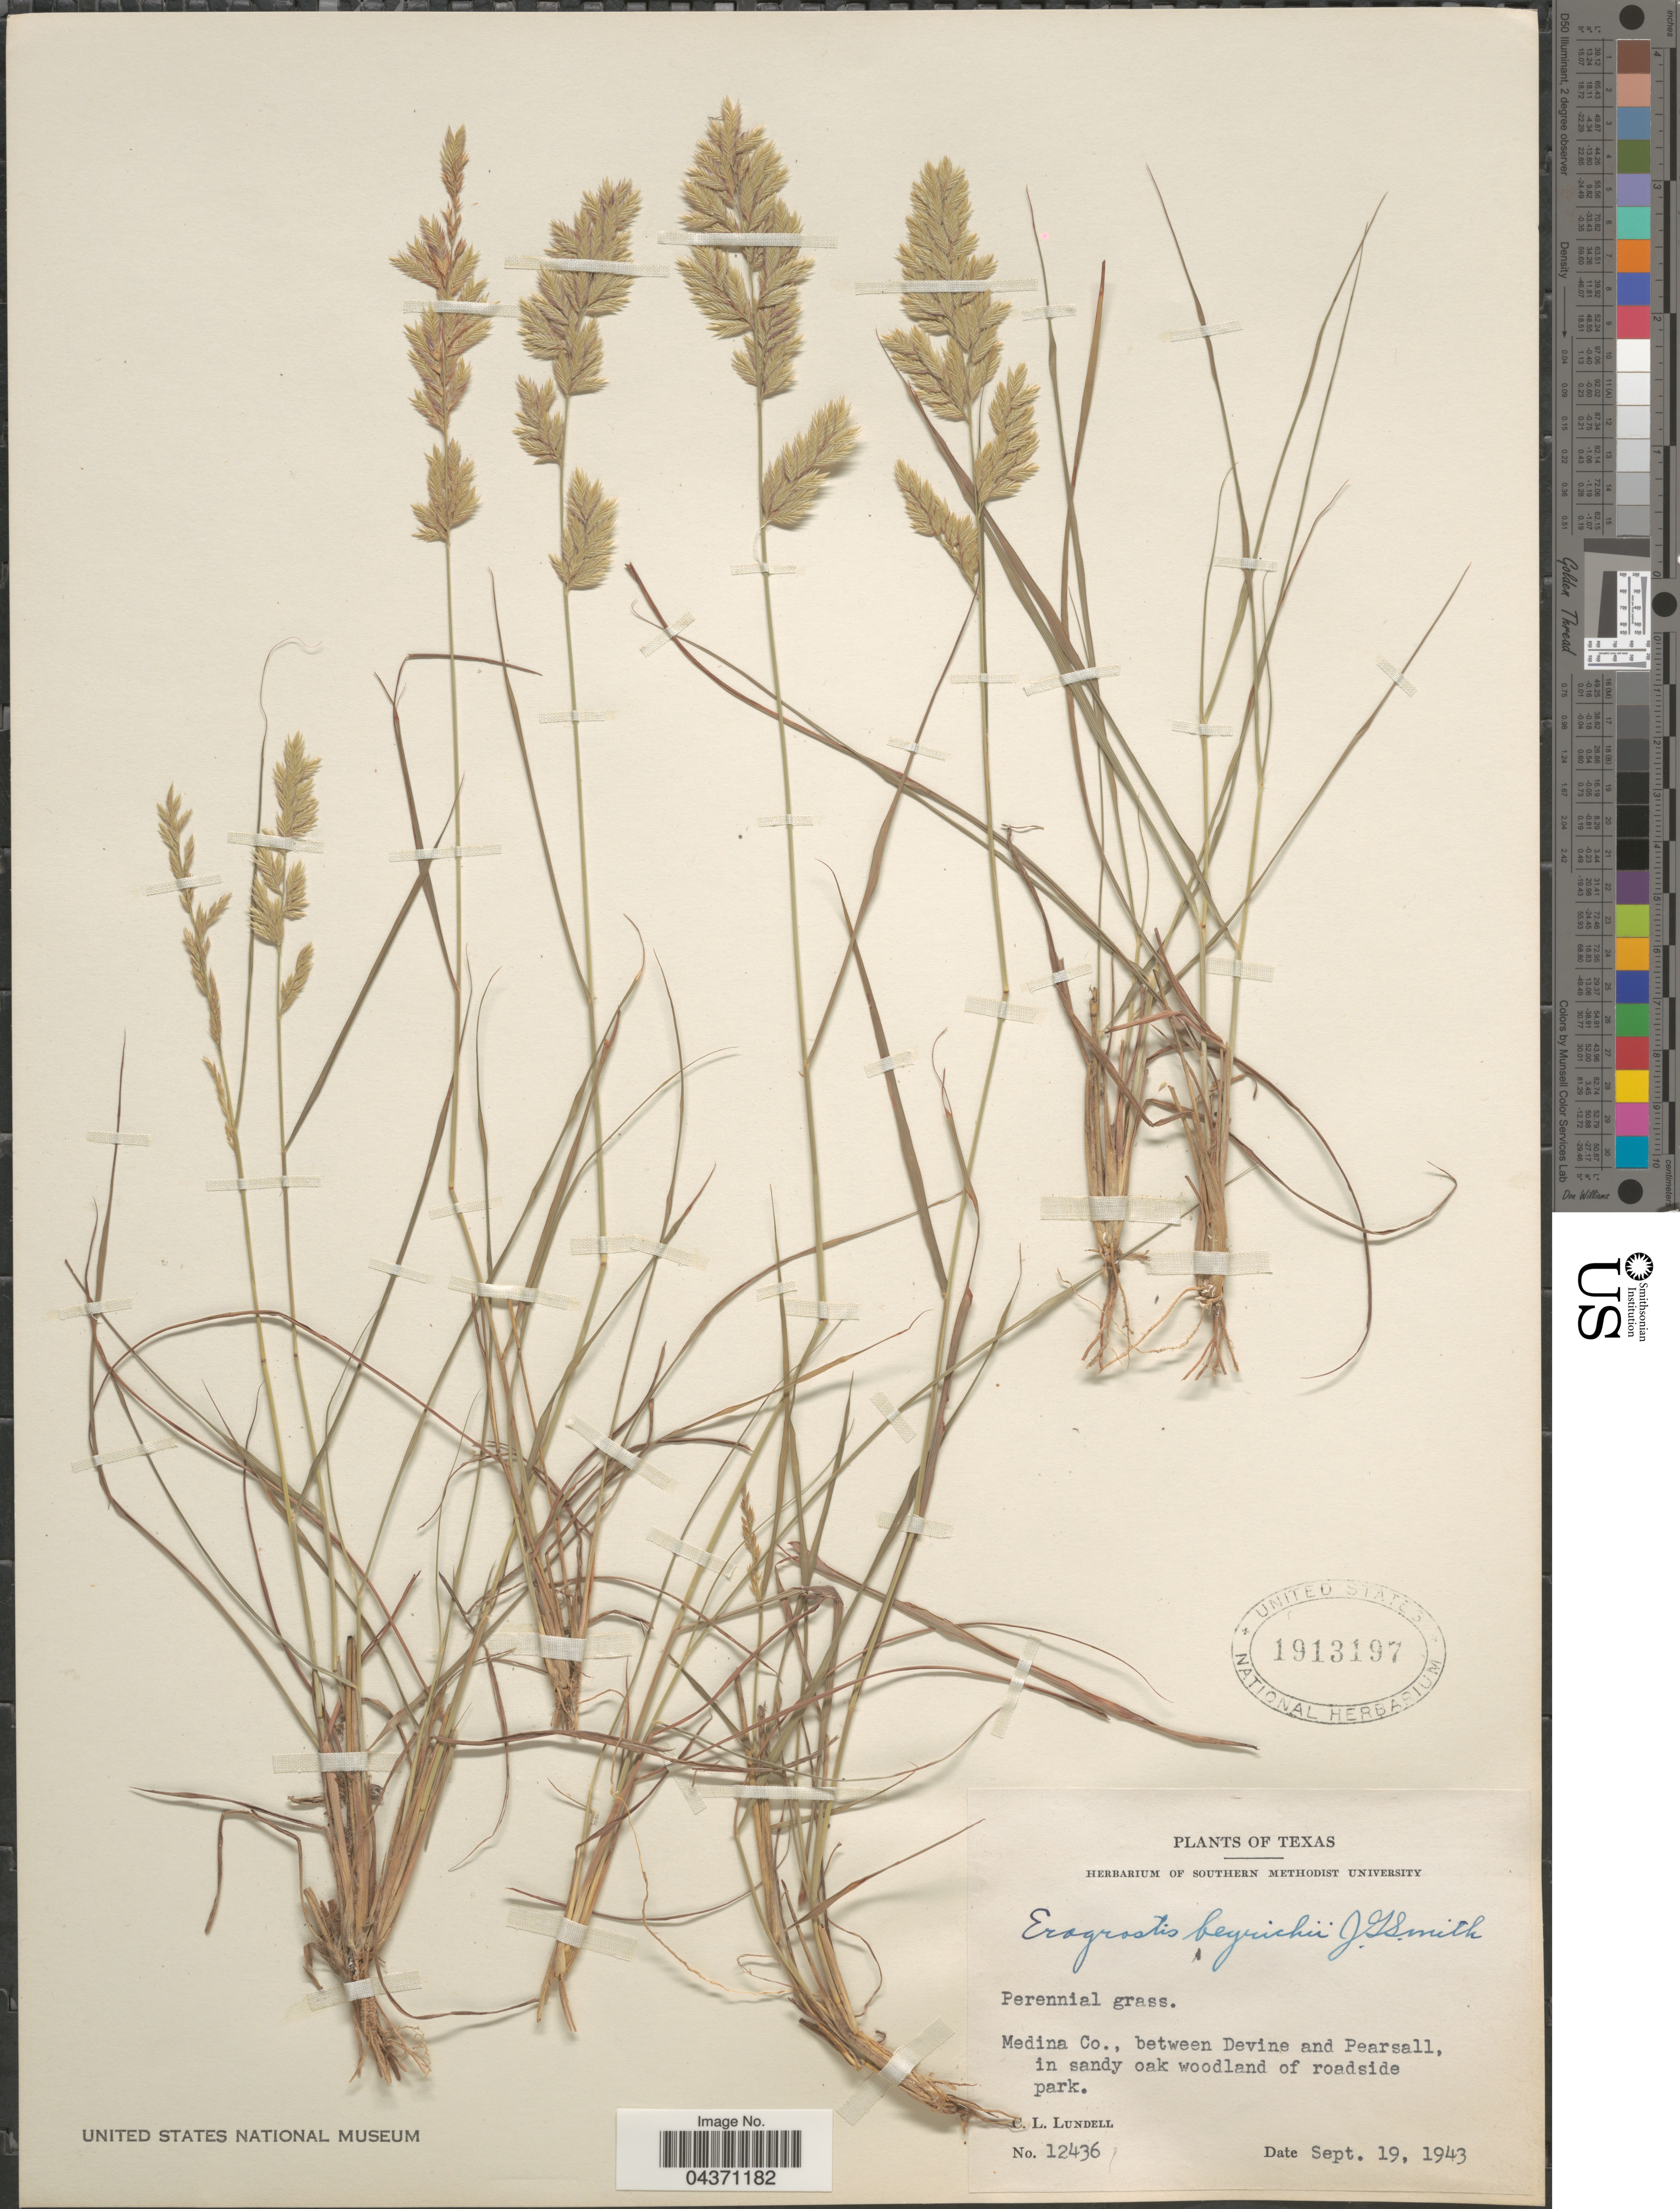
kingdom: Plantae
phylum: Tracheophyta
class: Liliopsida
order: Poales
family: Poaceae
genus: Eragrostis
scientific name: Eragrostis secundiflora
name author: J. Presl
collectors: C. L. Lundell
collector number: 12436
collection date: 1943-09-19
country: United States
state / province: Texas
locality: Medina Co., between Devine and Pearsall, in sandy oak woodland of roadside park.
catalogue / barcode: US 1913197